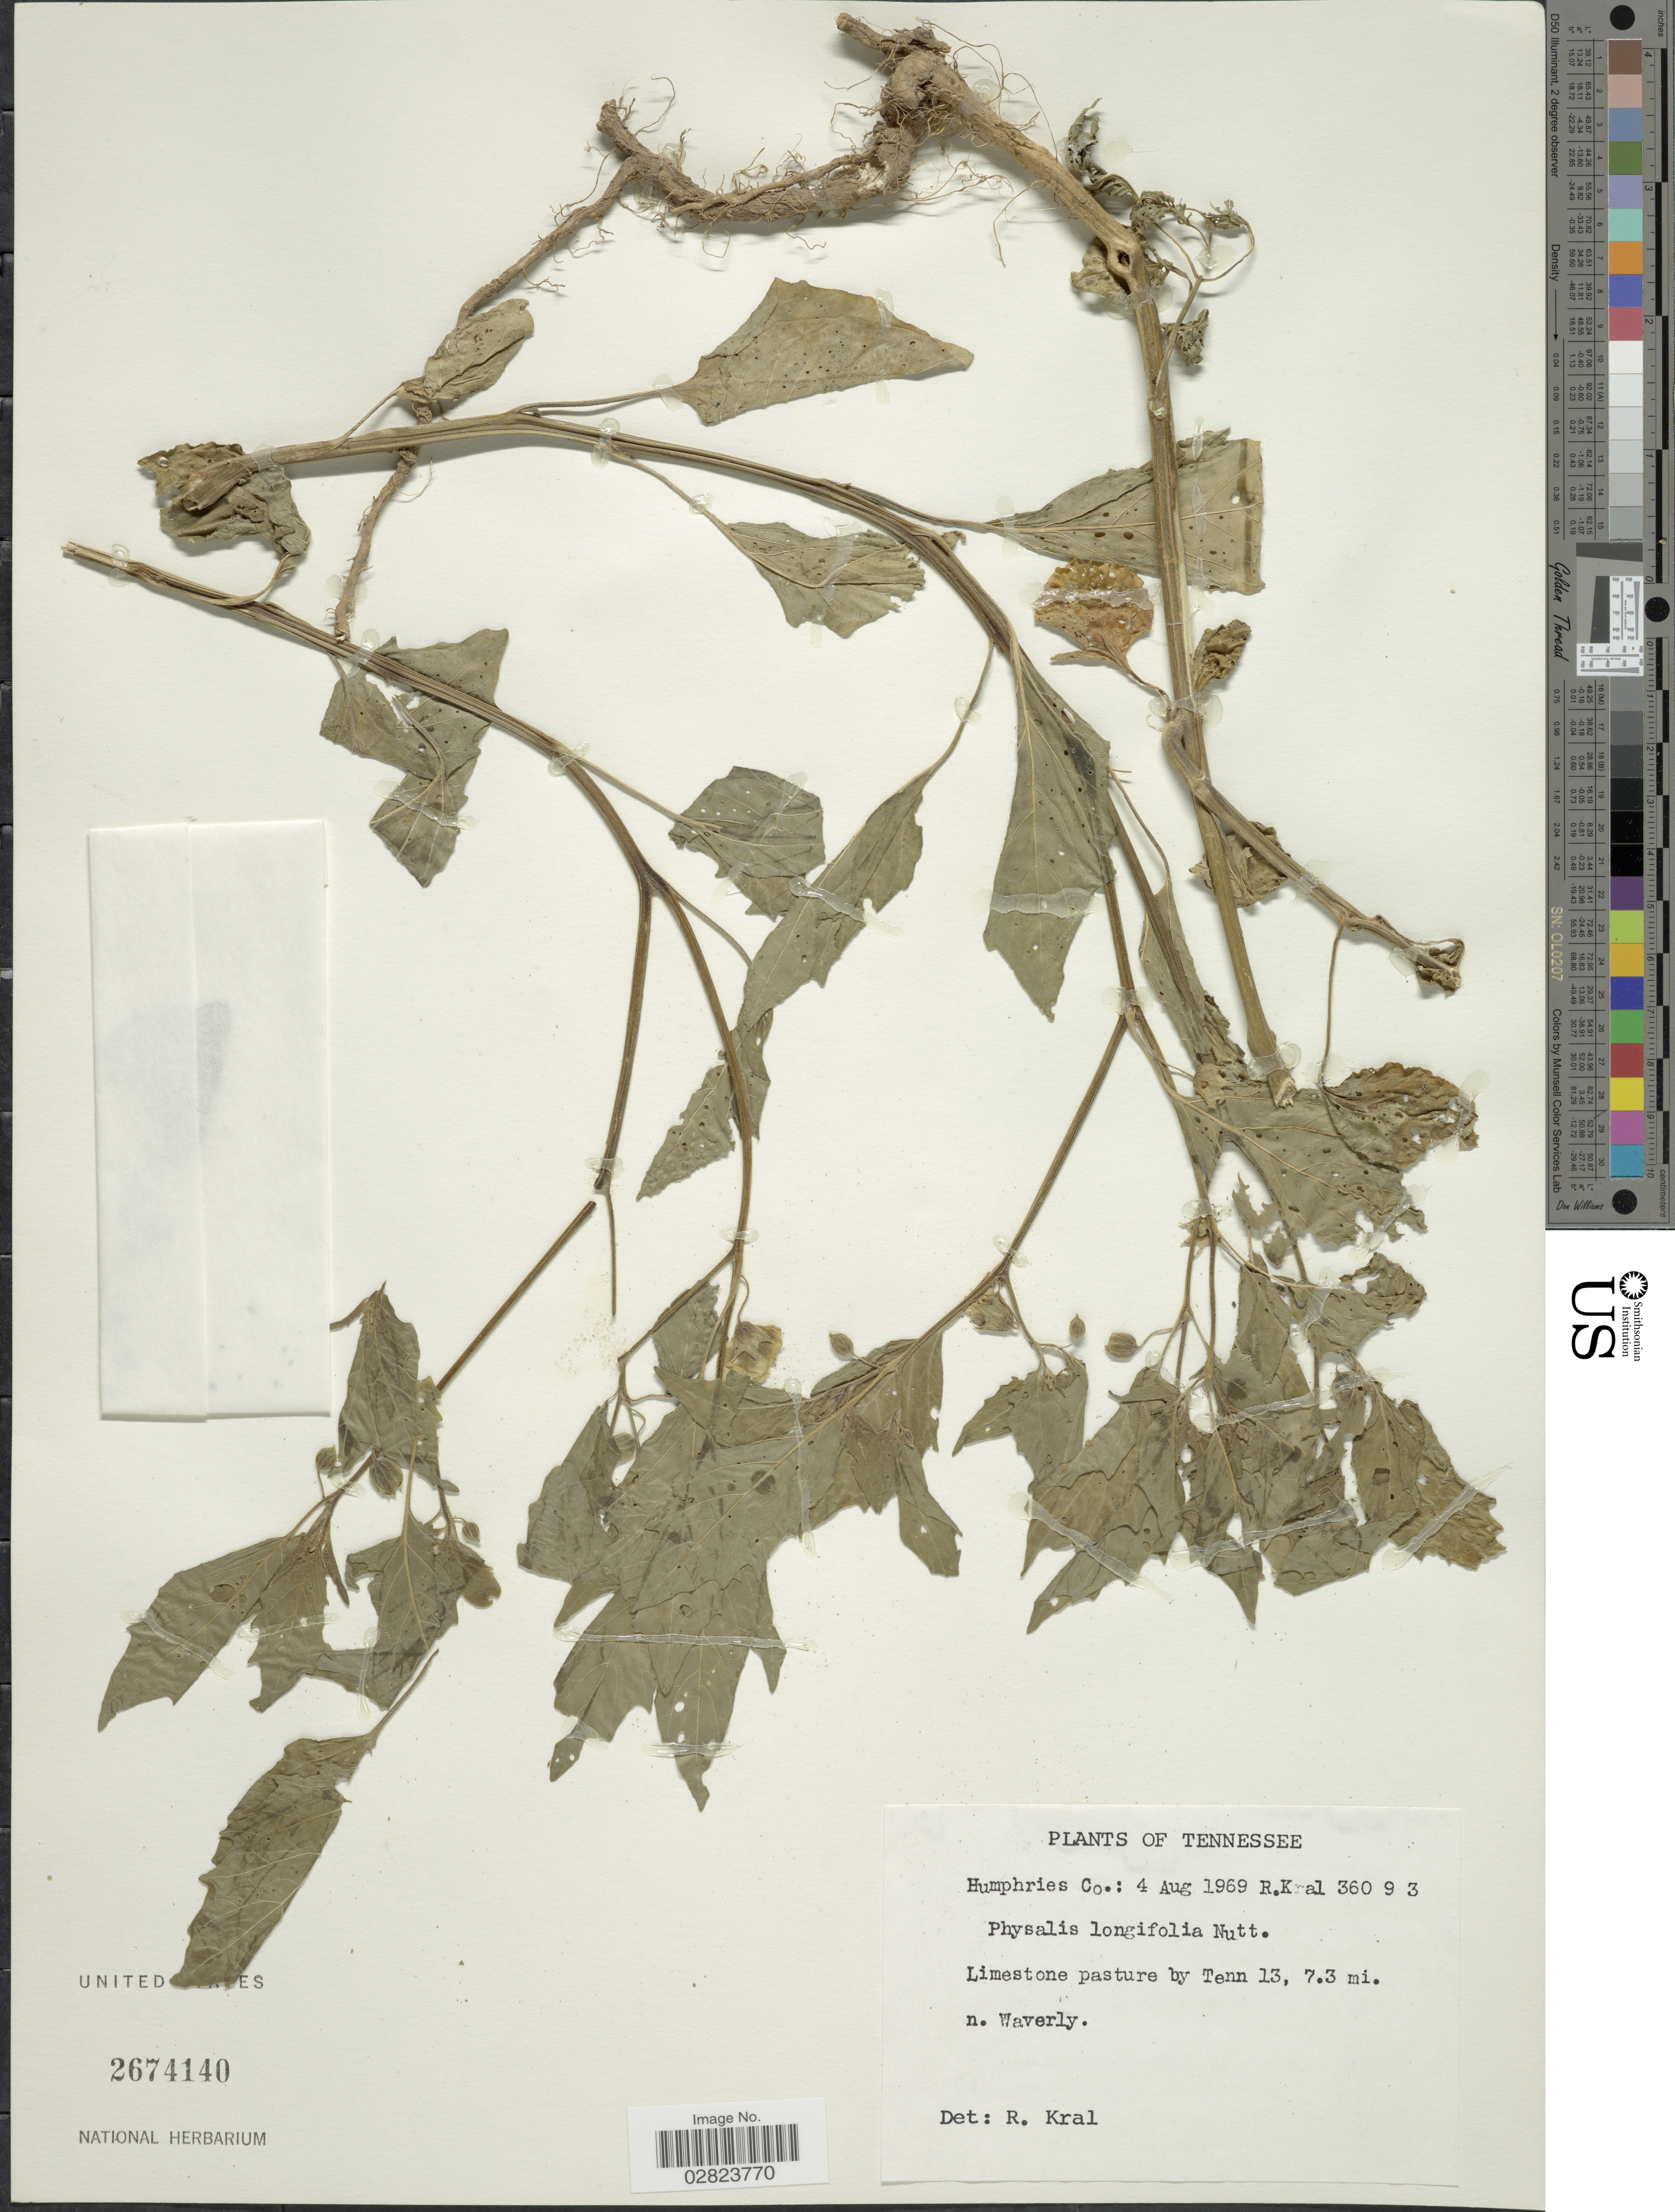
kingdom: Plantae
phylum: Tracheophyta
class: Magnoliopsida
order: Solanales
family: Solanaceae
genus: Physalis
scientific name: Physalis longifolia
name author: Nutt.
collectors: R. Kral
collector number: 36093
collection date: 1969-08-04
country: United States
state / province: Tennessee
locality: Humphries Co. Limestone pasture by Tenn 13, 7.3 mi. n. Waverly.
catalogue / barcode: US 2674140